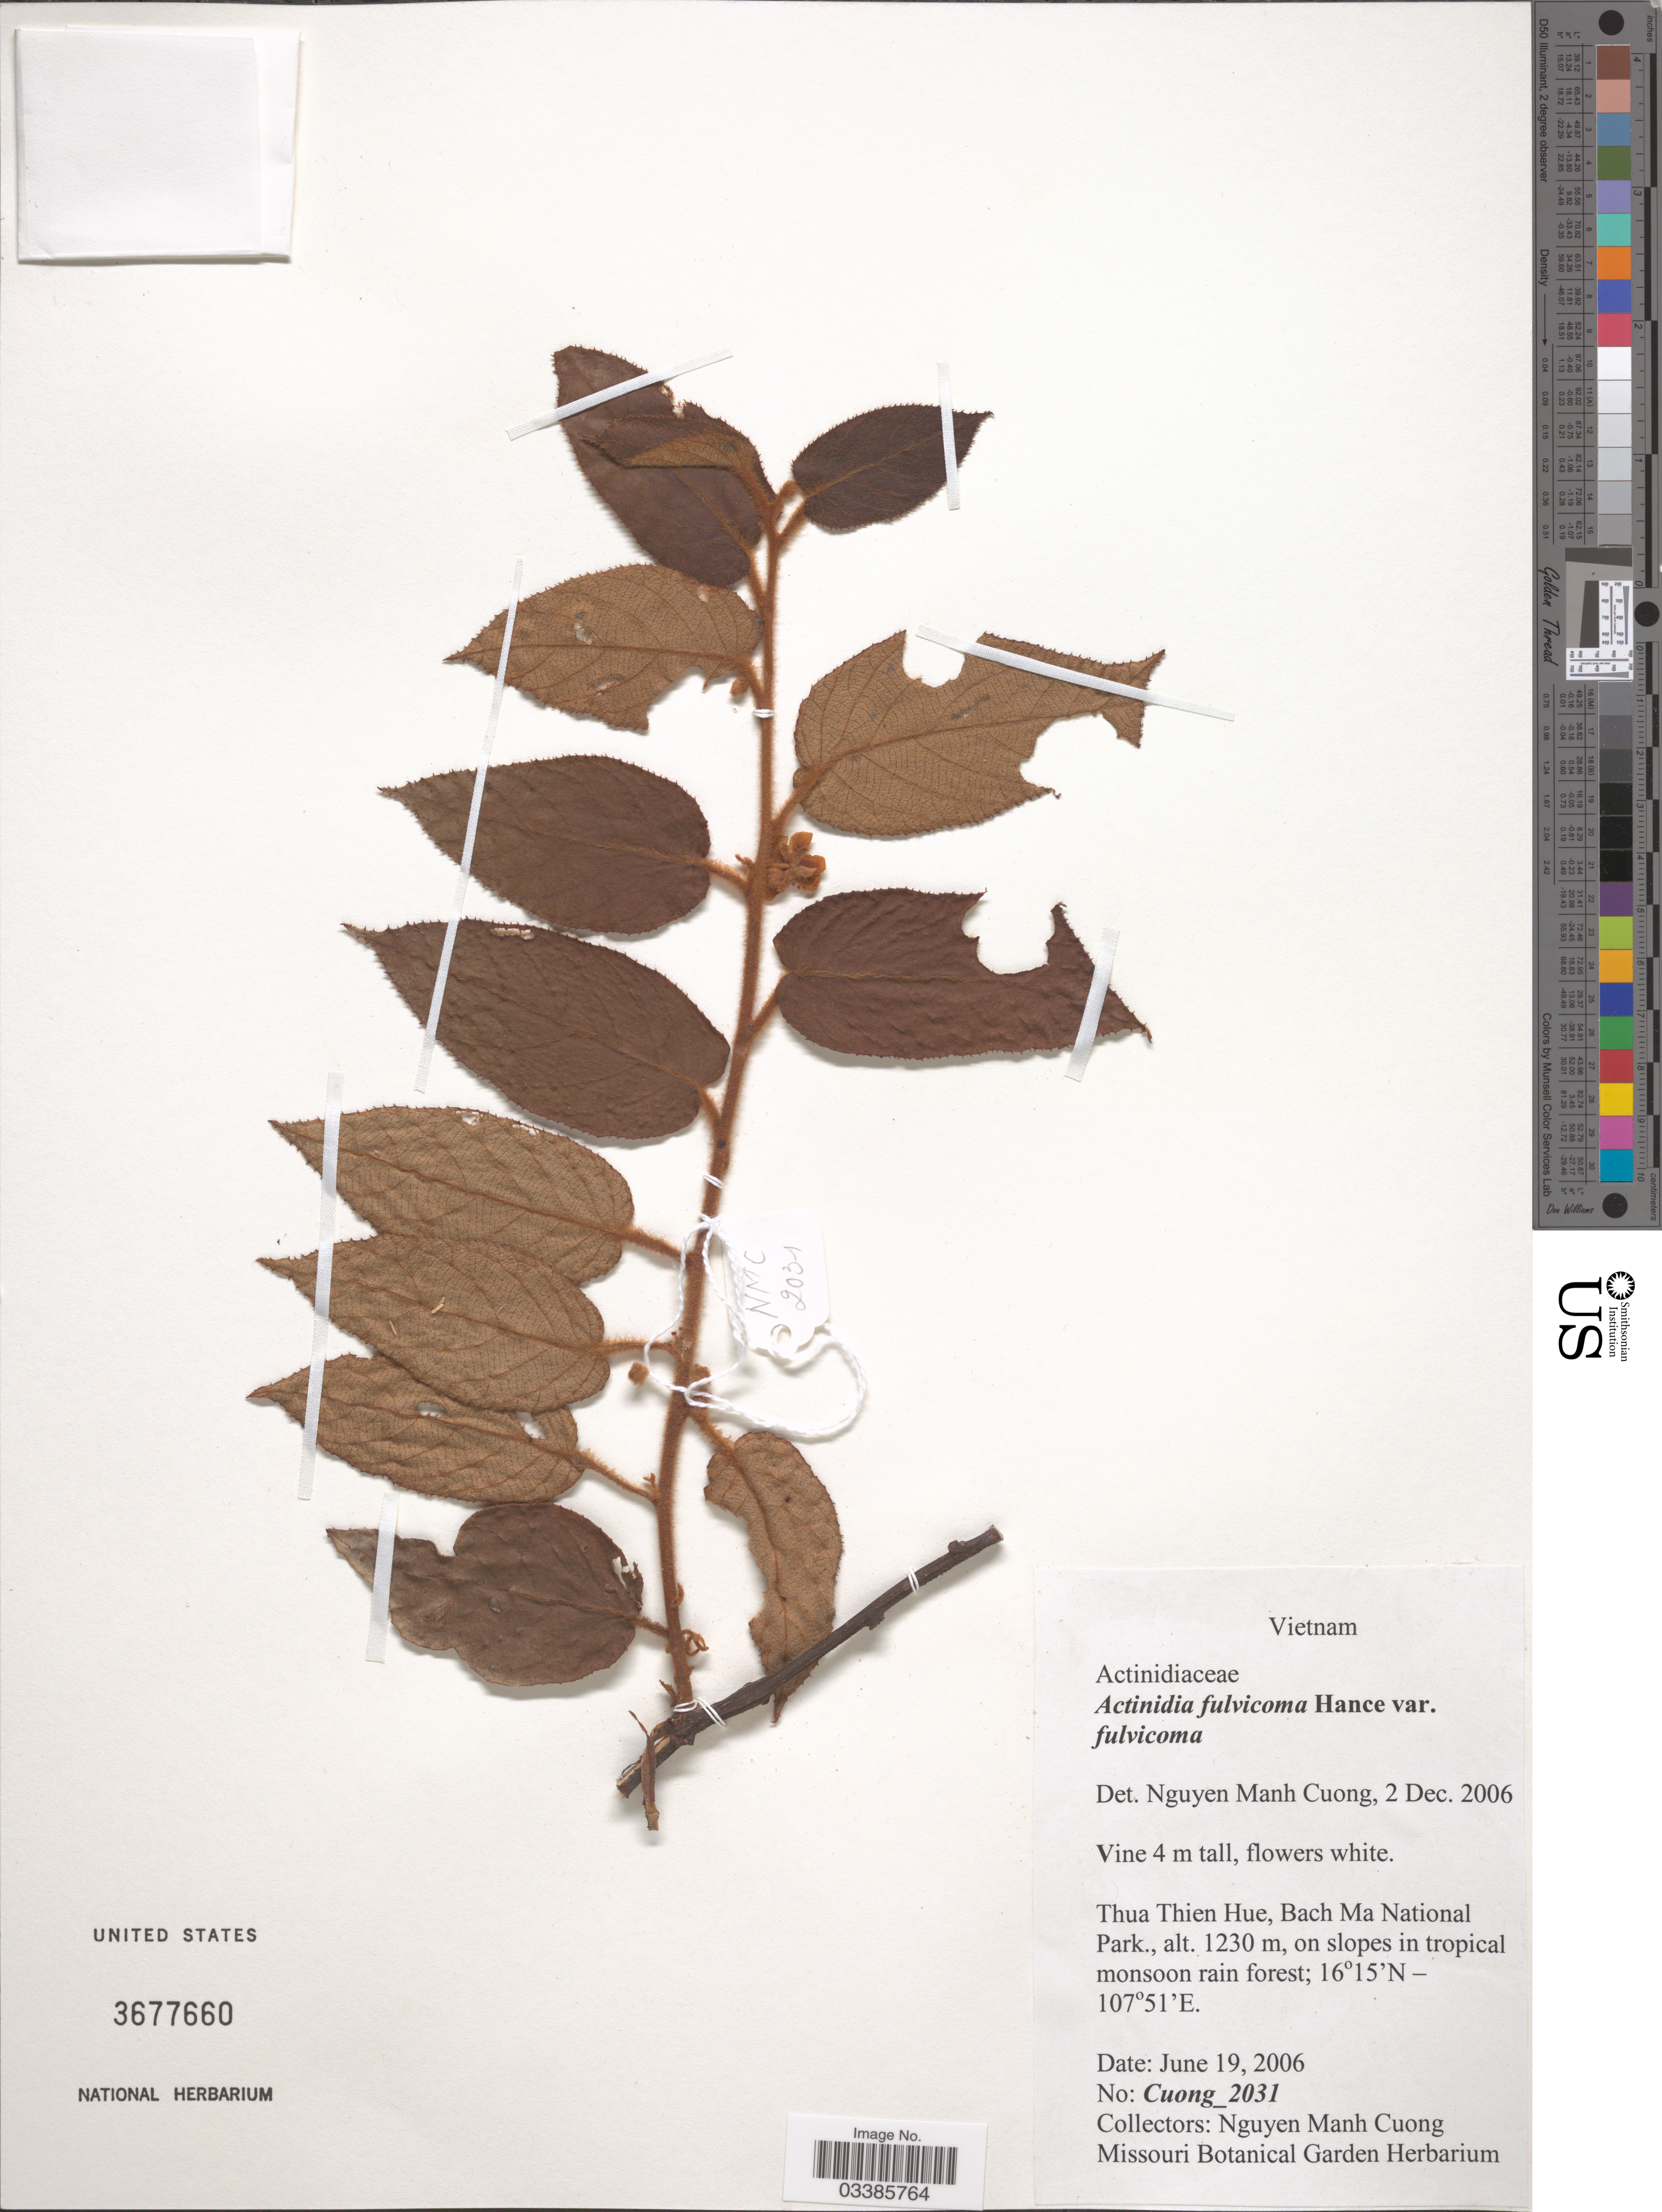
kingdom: Plantae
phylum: Tracheophyta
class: Magnoliopsida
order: Ericales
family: Actinidiaceae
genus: Actinidia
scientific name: Actinidia fulvicoma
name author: Hance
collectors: N. M. Cuong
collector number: Cuong_2031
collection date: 2006-06-19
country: Vietnam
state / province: Thua Thien-Hue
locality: Bach Ma National Park, on slopes in tropical monsoon rain forest.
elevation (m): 1230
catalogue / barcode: US 3677660